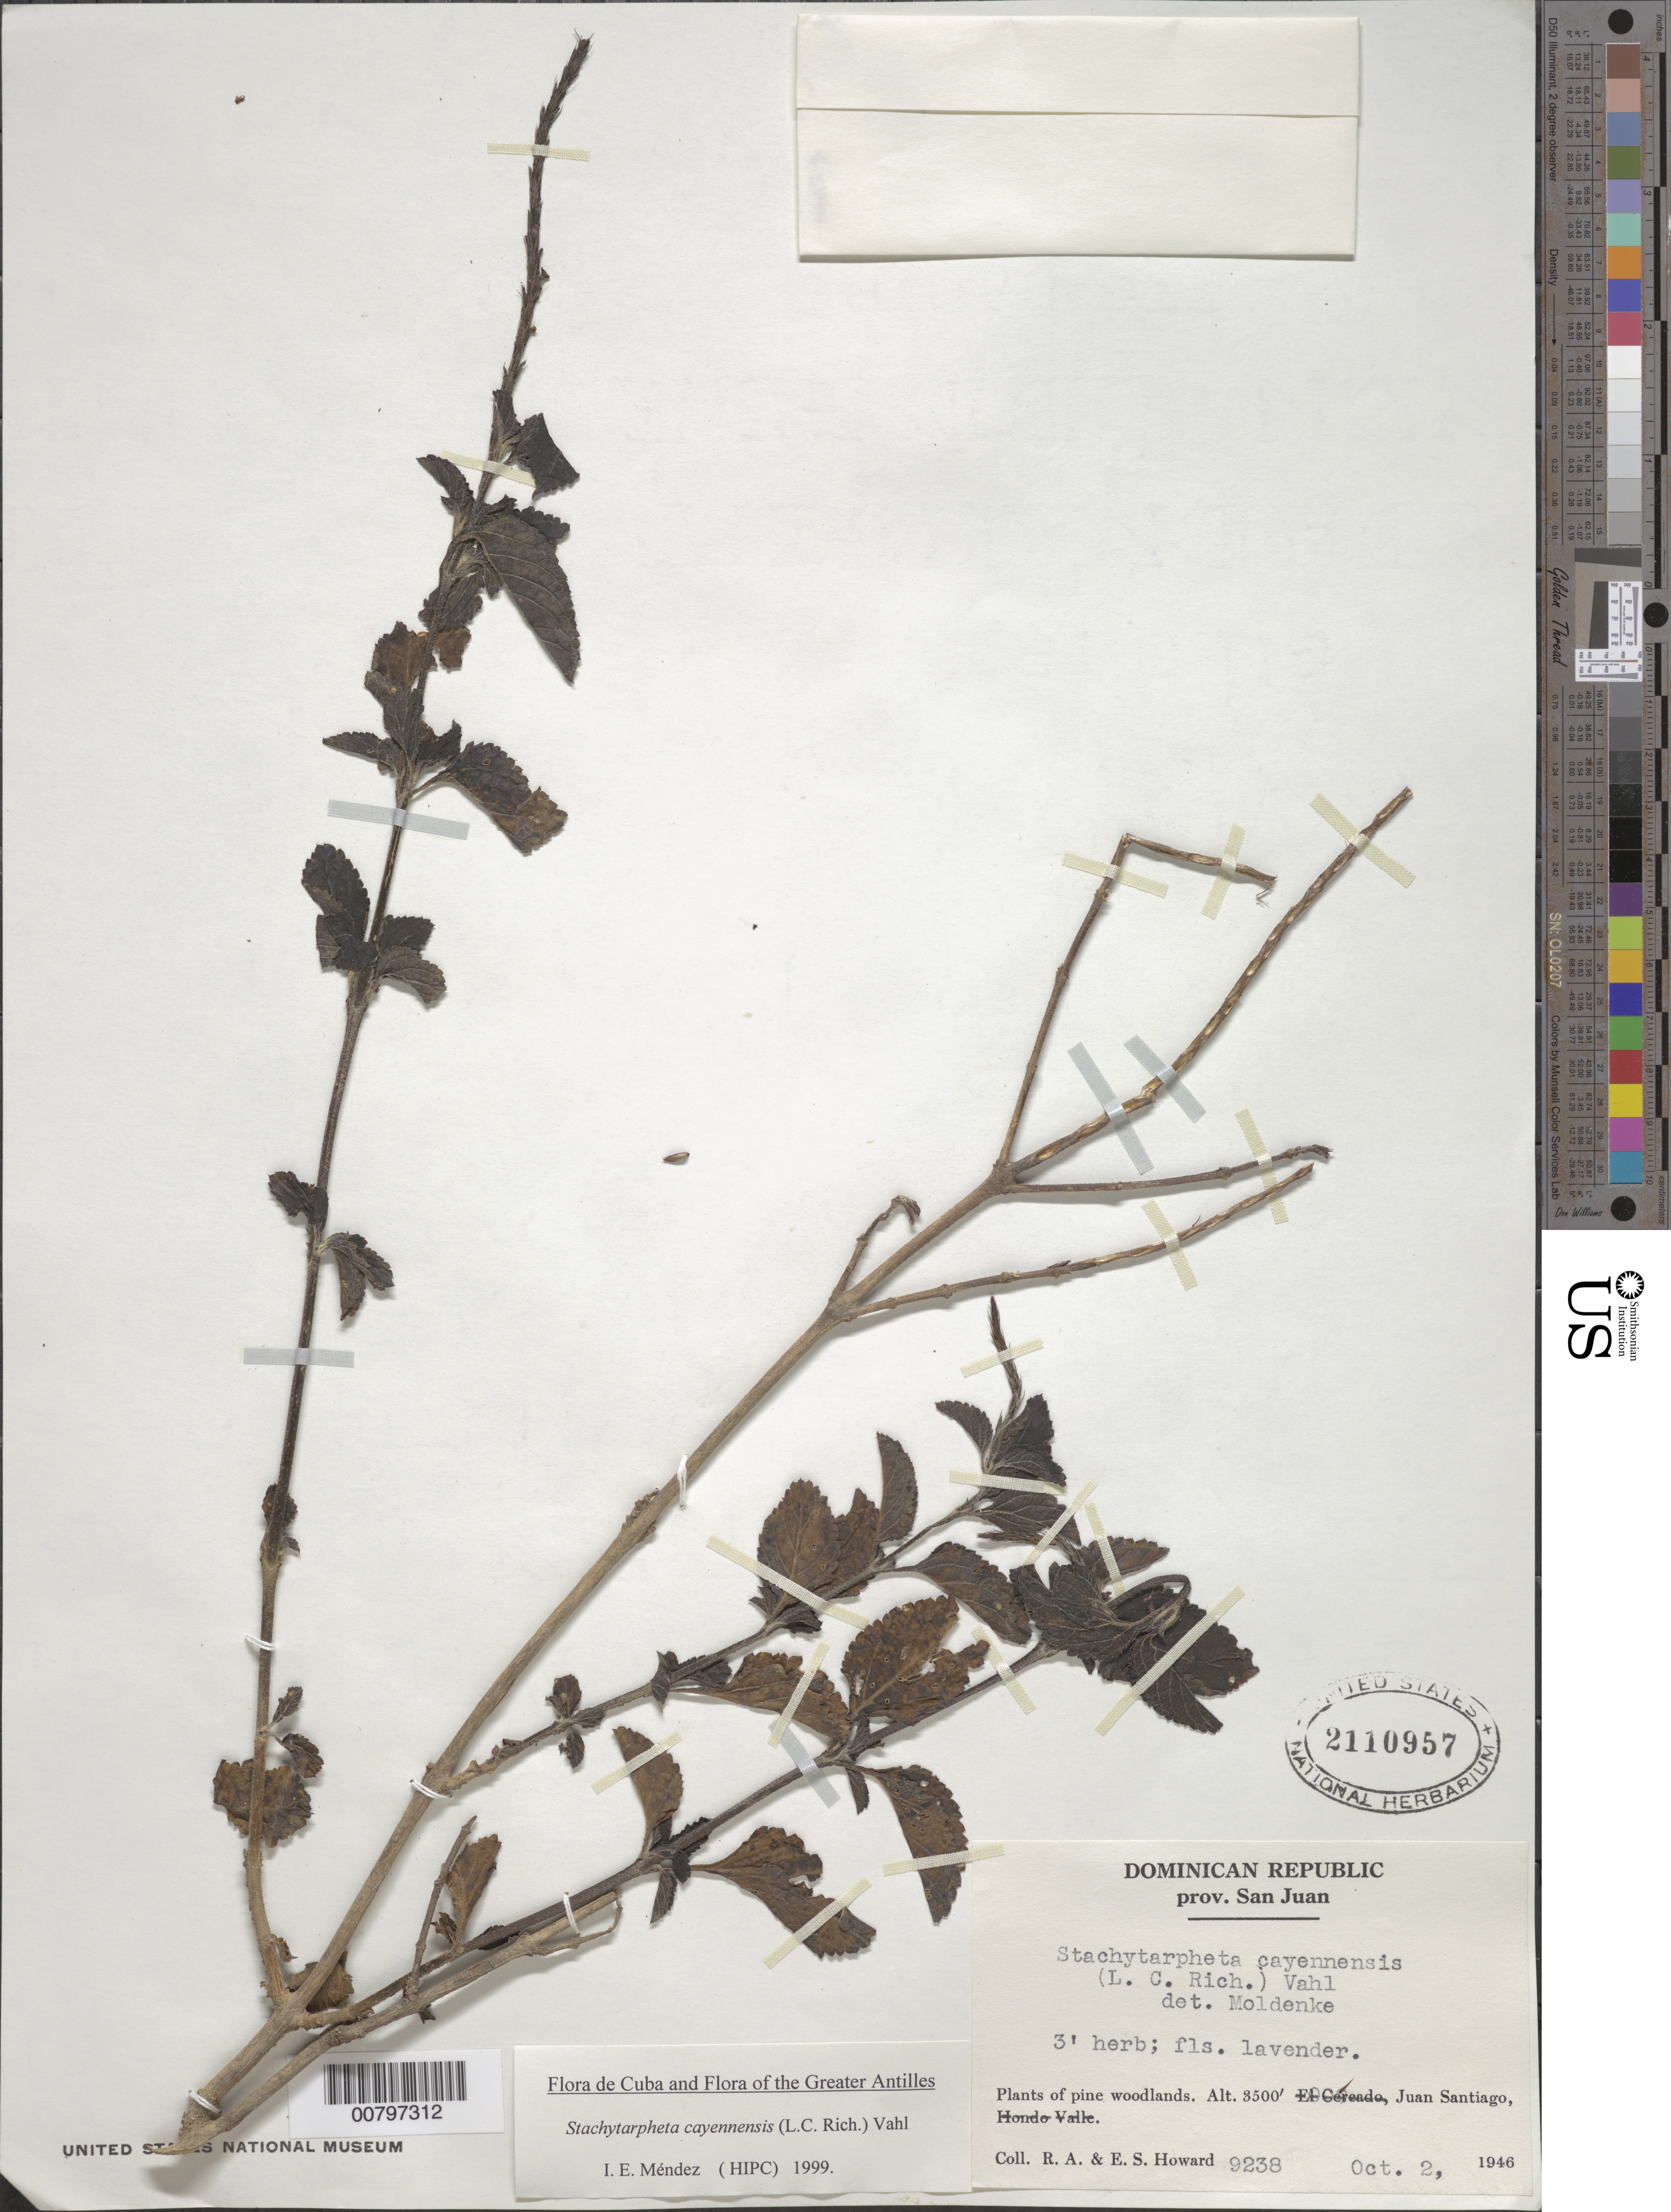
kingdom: Plantae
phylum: Tracheophyta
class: Magnoliopsida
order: Lamiales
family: Verbenaceae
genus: Stachytarpheta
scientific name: Stachytarpheta cayennensis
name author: (Rich.) Vahl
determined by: Méndez, Isidro E., (HIPC)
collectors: R. A. Howard & E. S. Howard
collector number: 9238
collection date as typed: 02 Oct 1946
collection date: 1946-10-02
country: Dominican Republic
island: Hispaniola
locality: Juan Santiago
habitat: Pine woodlands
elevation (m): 1067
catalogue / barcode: US 2110957